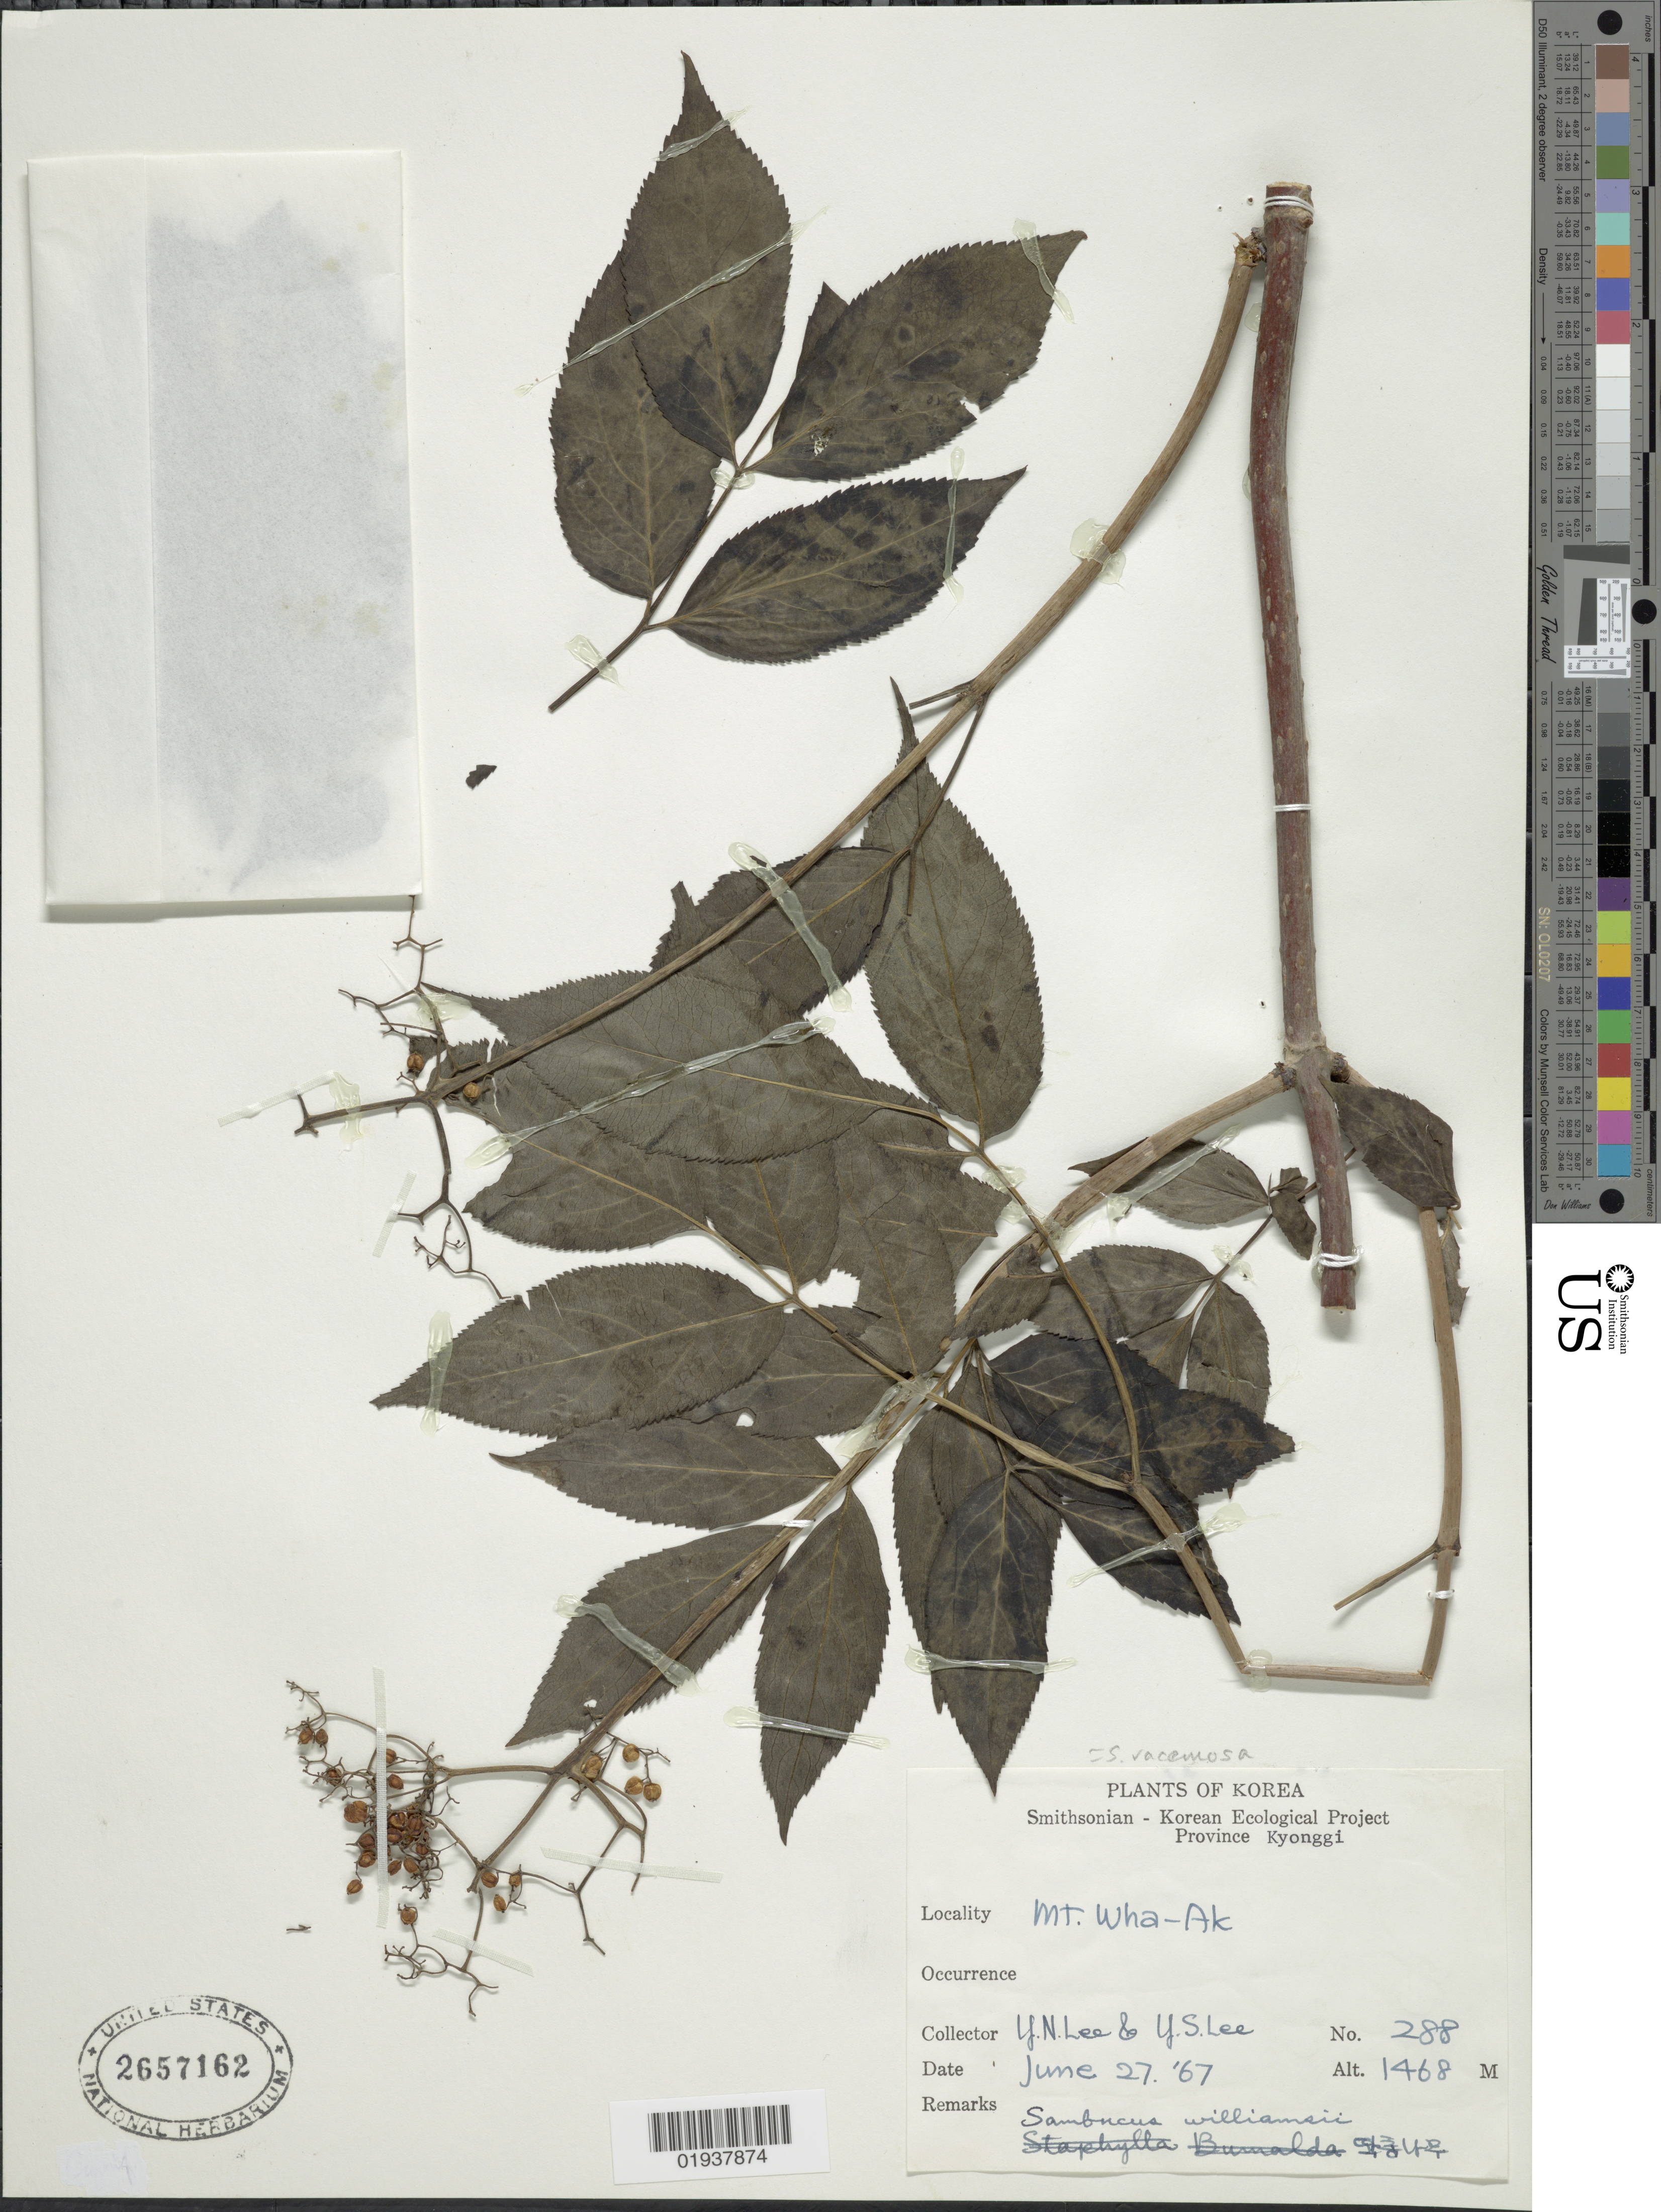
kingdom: Plantae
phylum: Tracheophyta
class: Magnoliopsida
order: Dipsacales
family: Viburnaceae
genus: Sambucus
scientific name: Sambucus racemosa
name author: L.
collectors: Y. N. Lee & Y. S. Lee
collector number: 288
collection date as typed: Transcribed d/m/y: 27/6/67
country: South Korea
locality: Mt. Wha-Ak.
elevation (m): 1468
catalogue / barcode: US 26517162